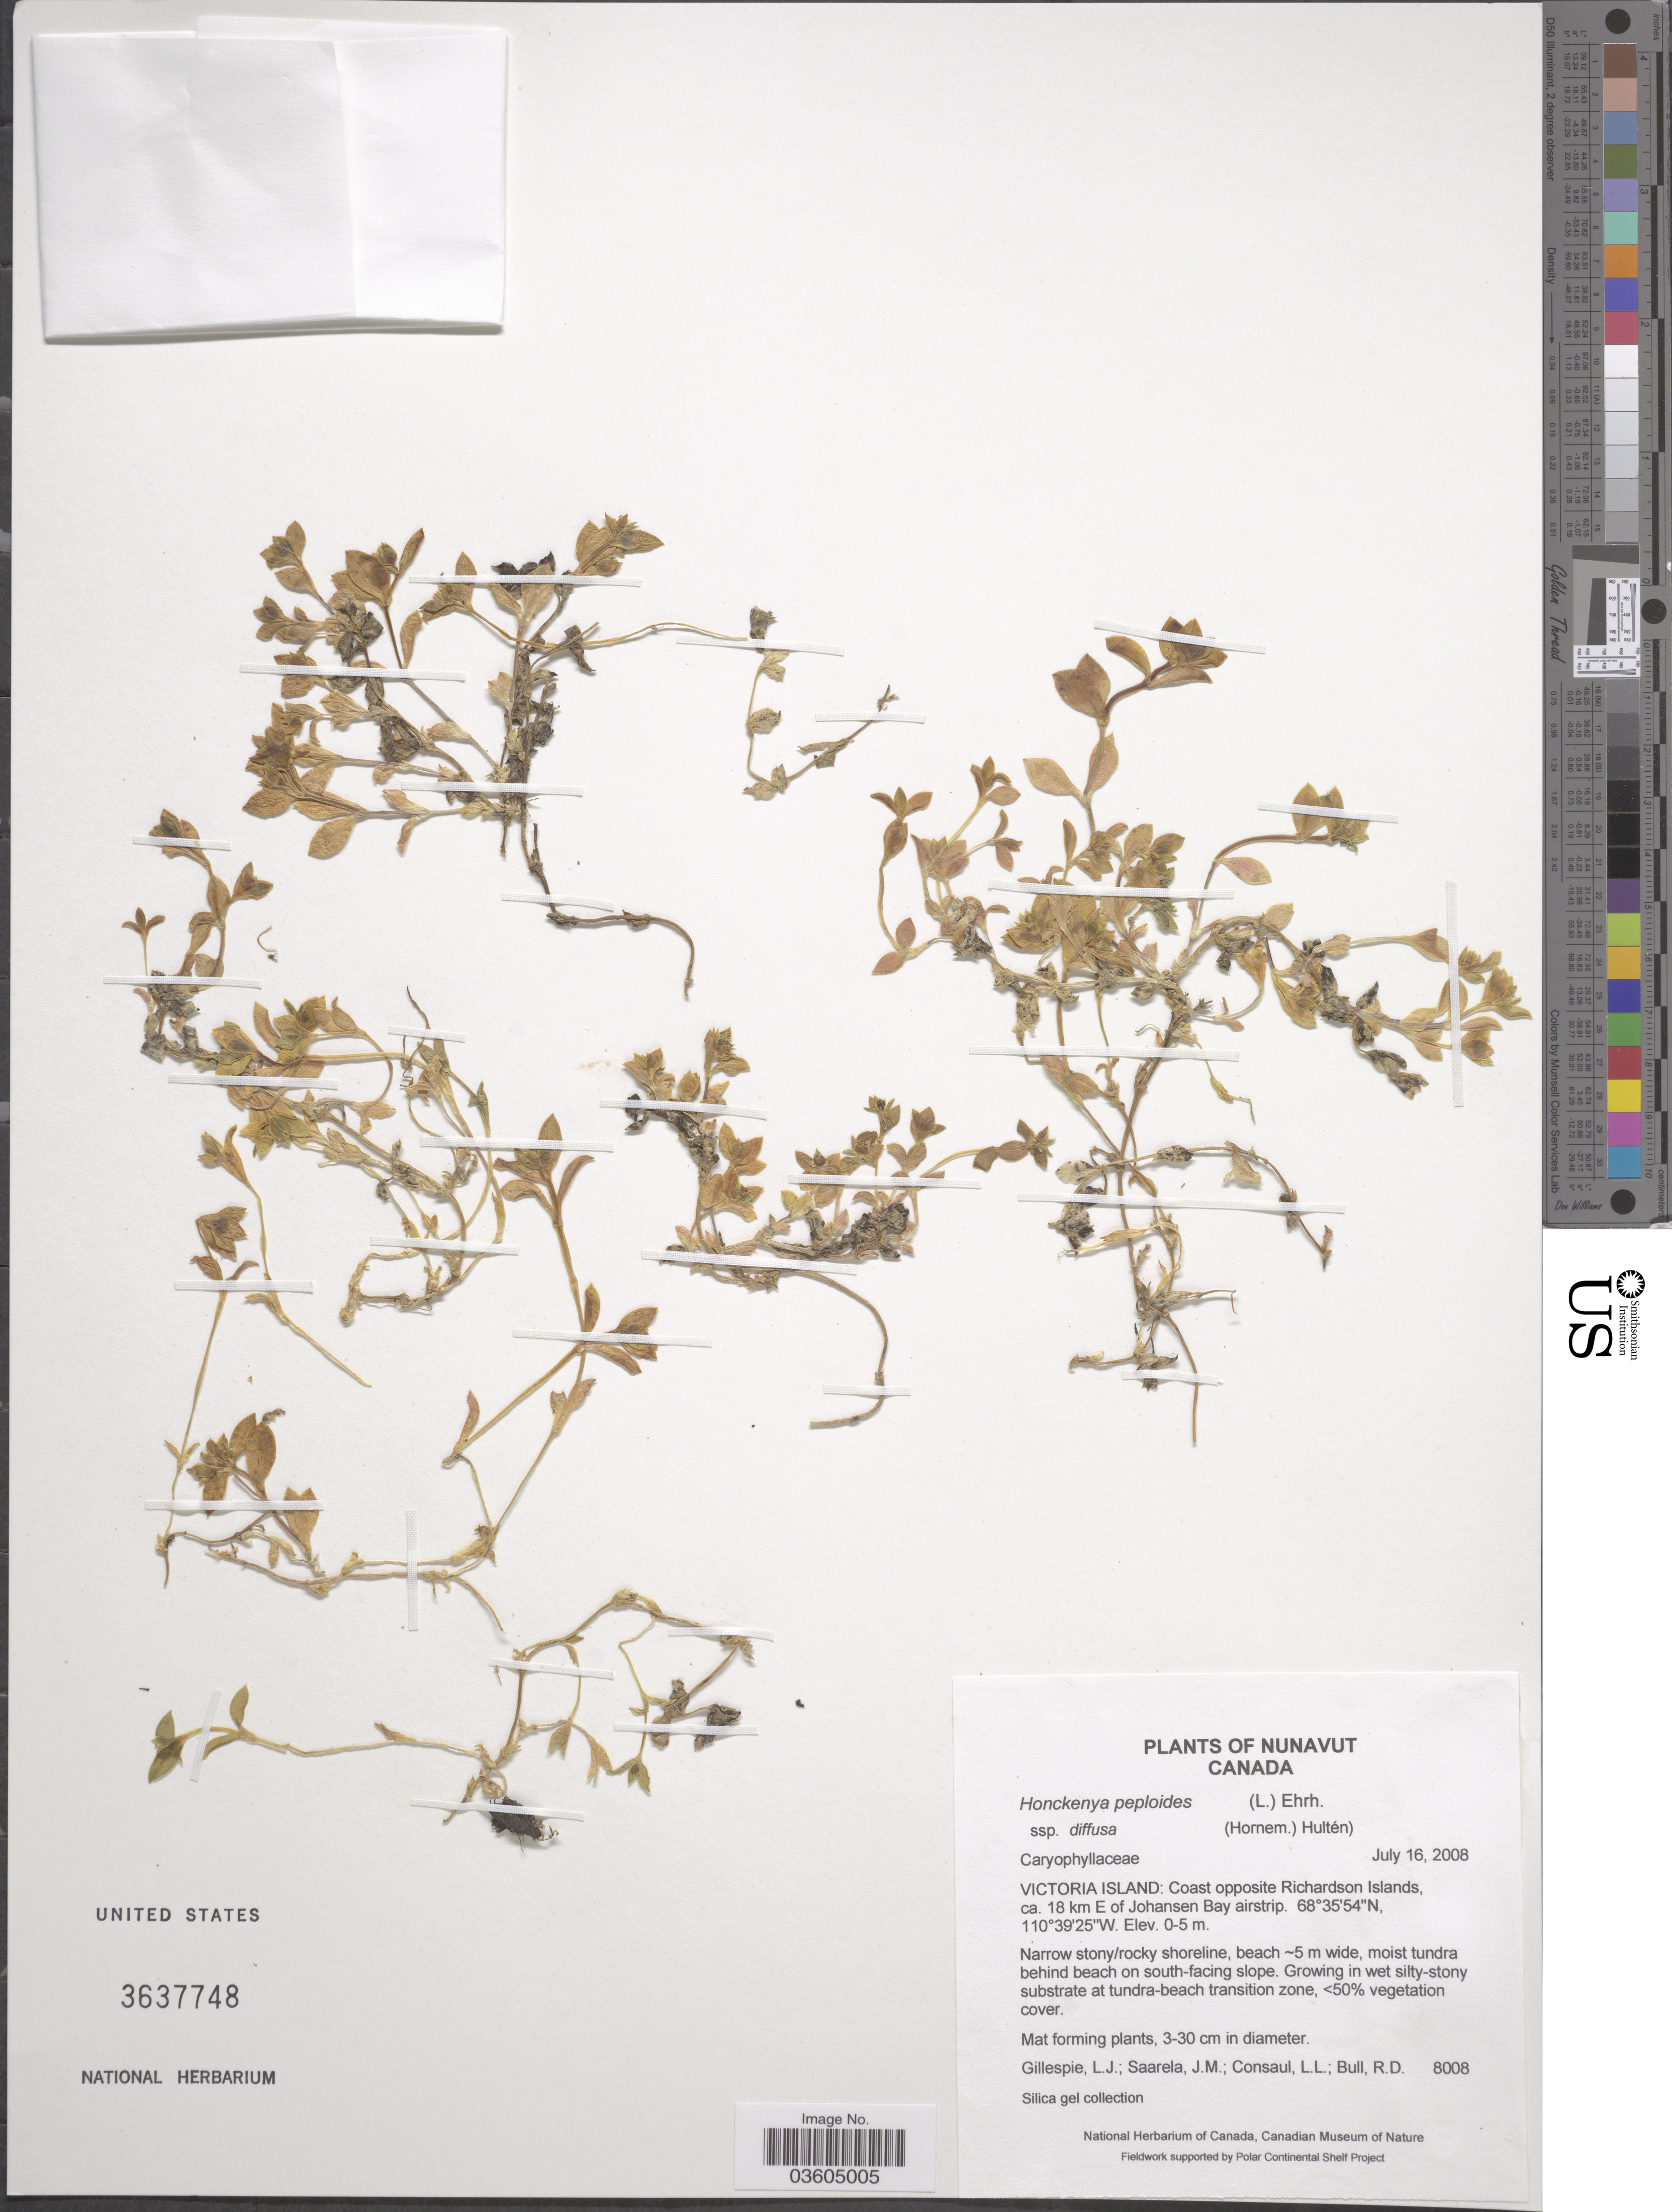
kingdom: Plantae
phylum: Tracheophyta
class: Magnoliopsida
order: Caryophyllales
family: Caryophyllaceae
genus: Honckenya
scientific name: Honckenya peploides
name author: (L.) Ehrh.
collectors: L. Gillespie, J. Saarela, L. Consaul & R. Bull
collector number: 8008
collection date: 2008-07-16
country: Canada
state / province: Nunavut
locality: Victoria Island: Coast opposite Richardson Islands, ca. 18 km E of Johansen Bay airstrip.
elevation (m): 0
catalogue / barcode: US 3637748